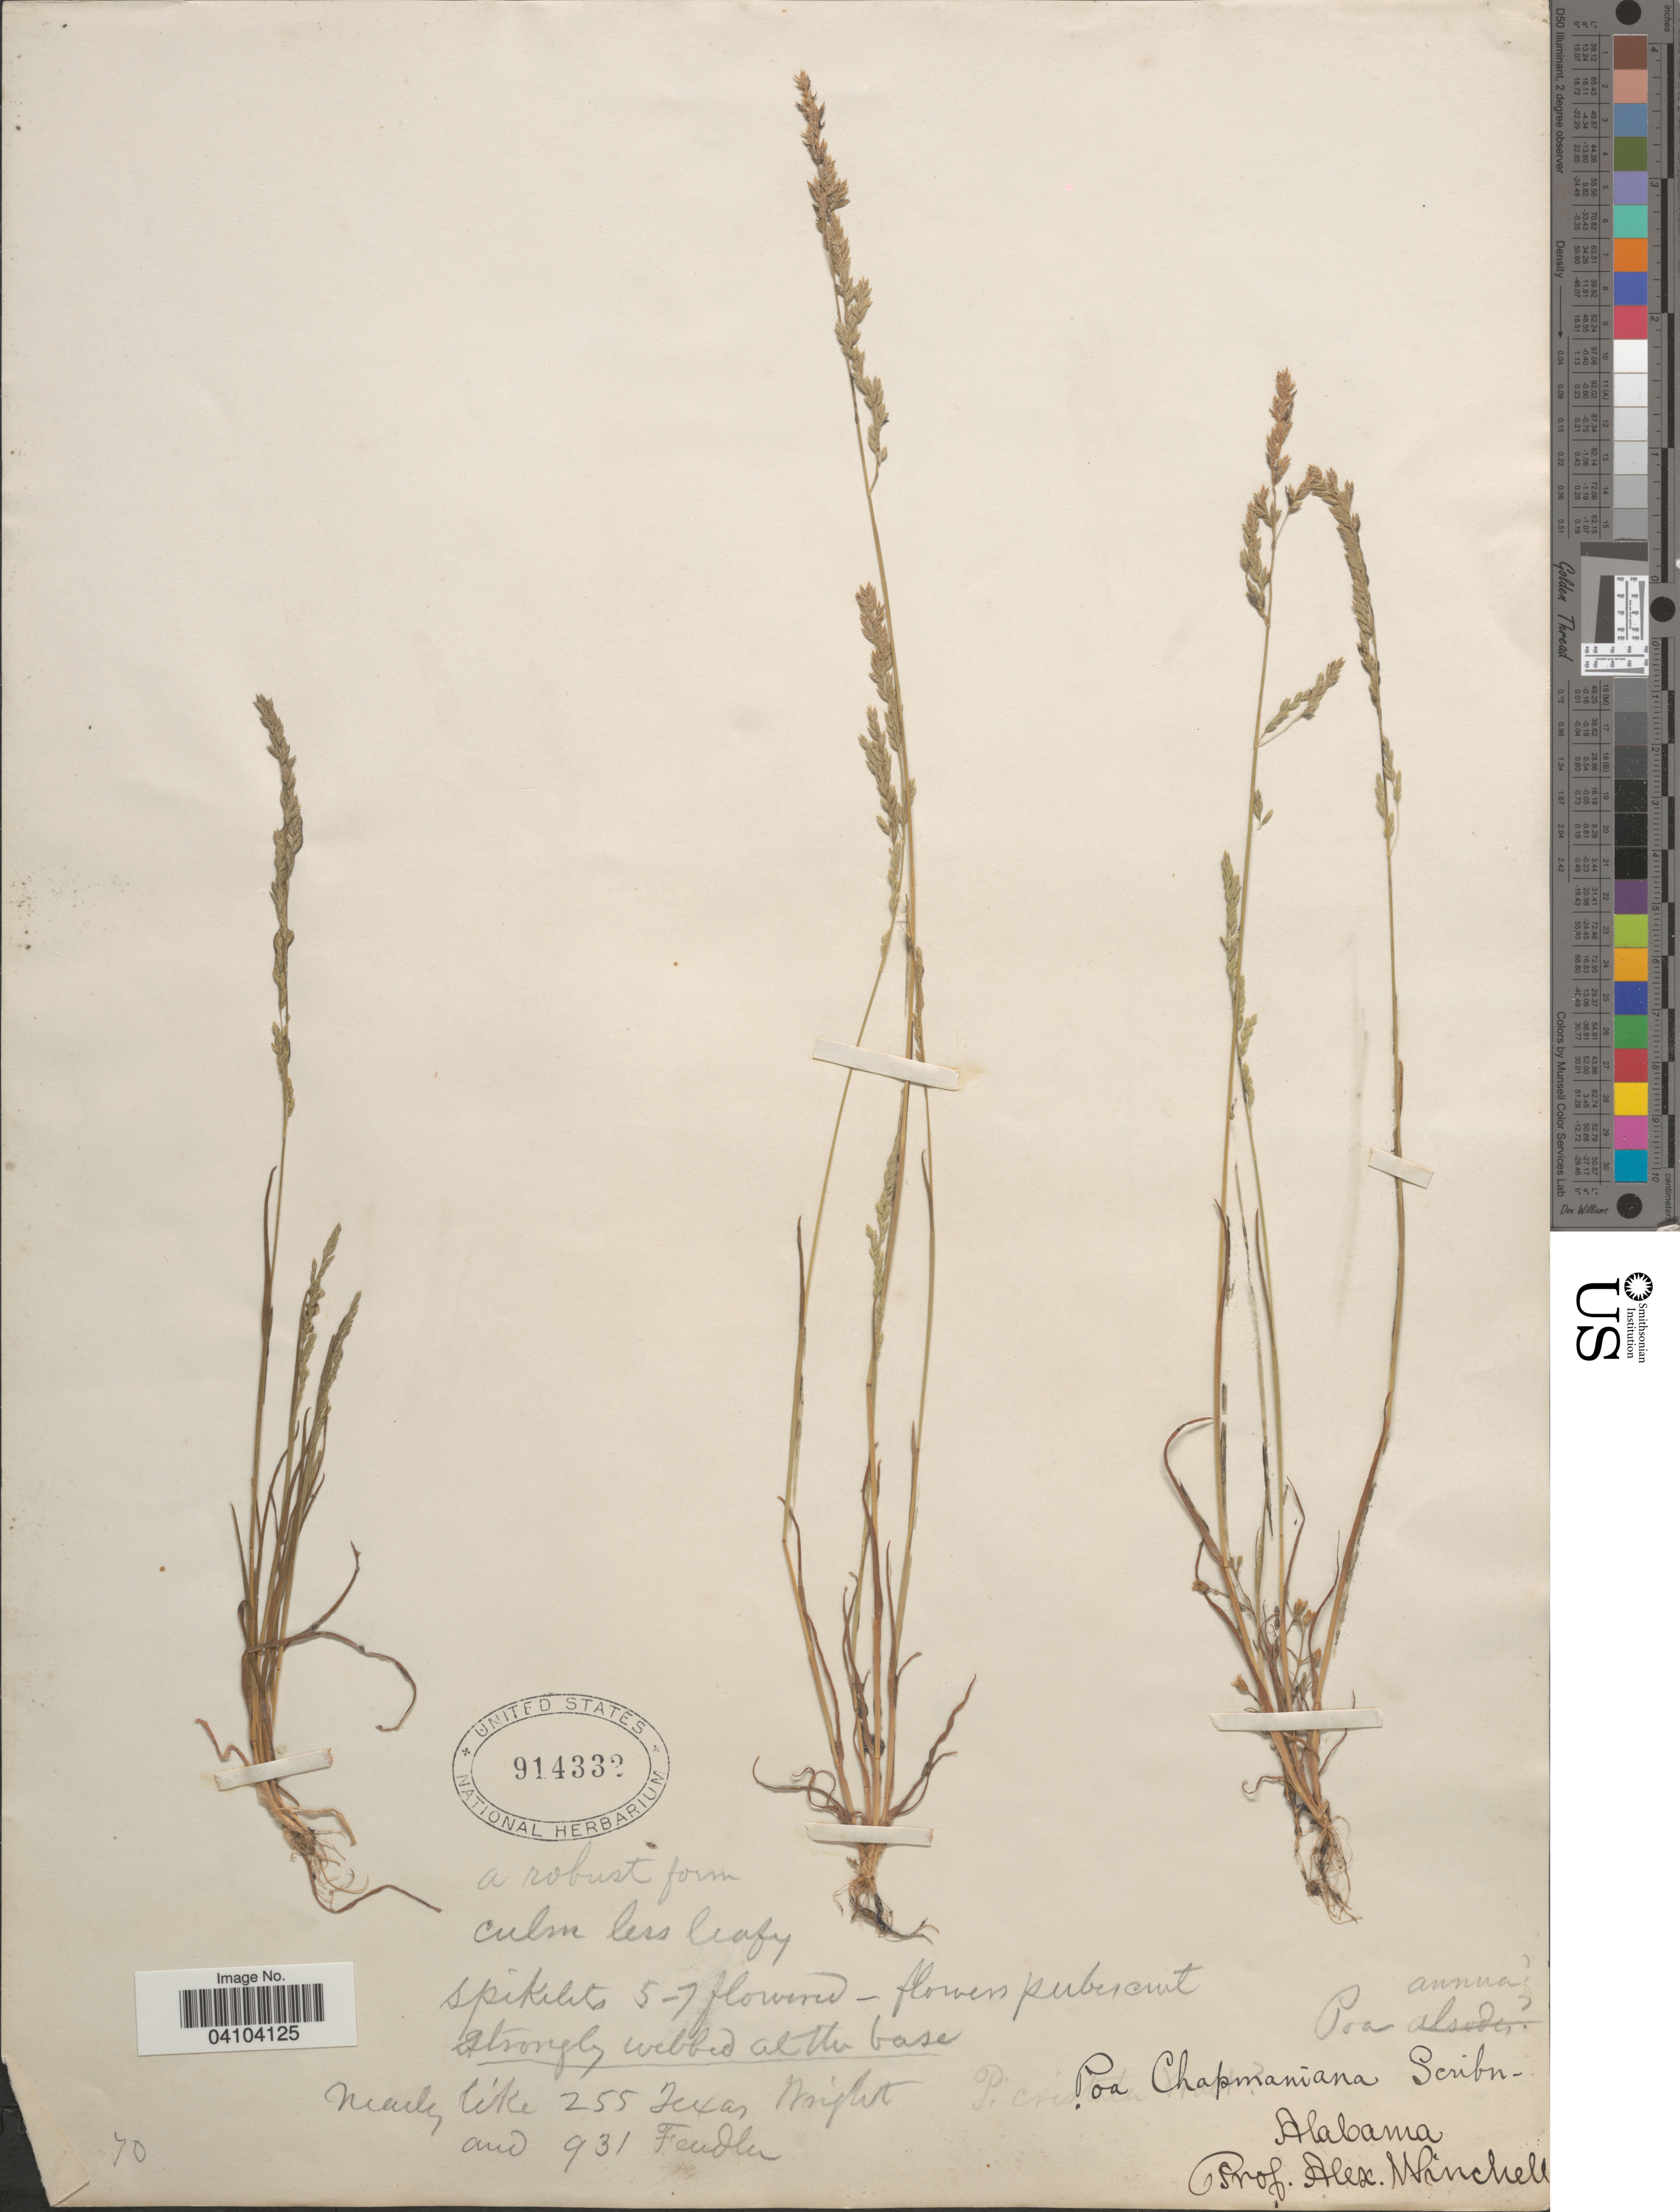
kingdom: Plantae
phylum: Tracheophyta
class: Liliopsida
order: Poales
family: Poaceae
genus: Poa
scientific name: Poa chapmaniana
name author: Scribn.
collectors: A. Winchell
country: United States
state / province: Alabama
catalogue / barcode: US 914332